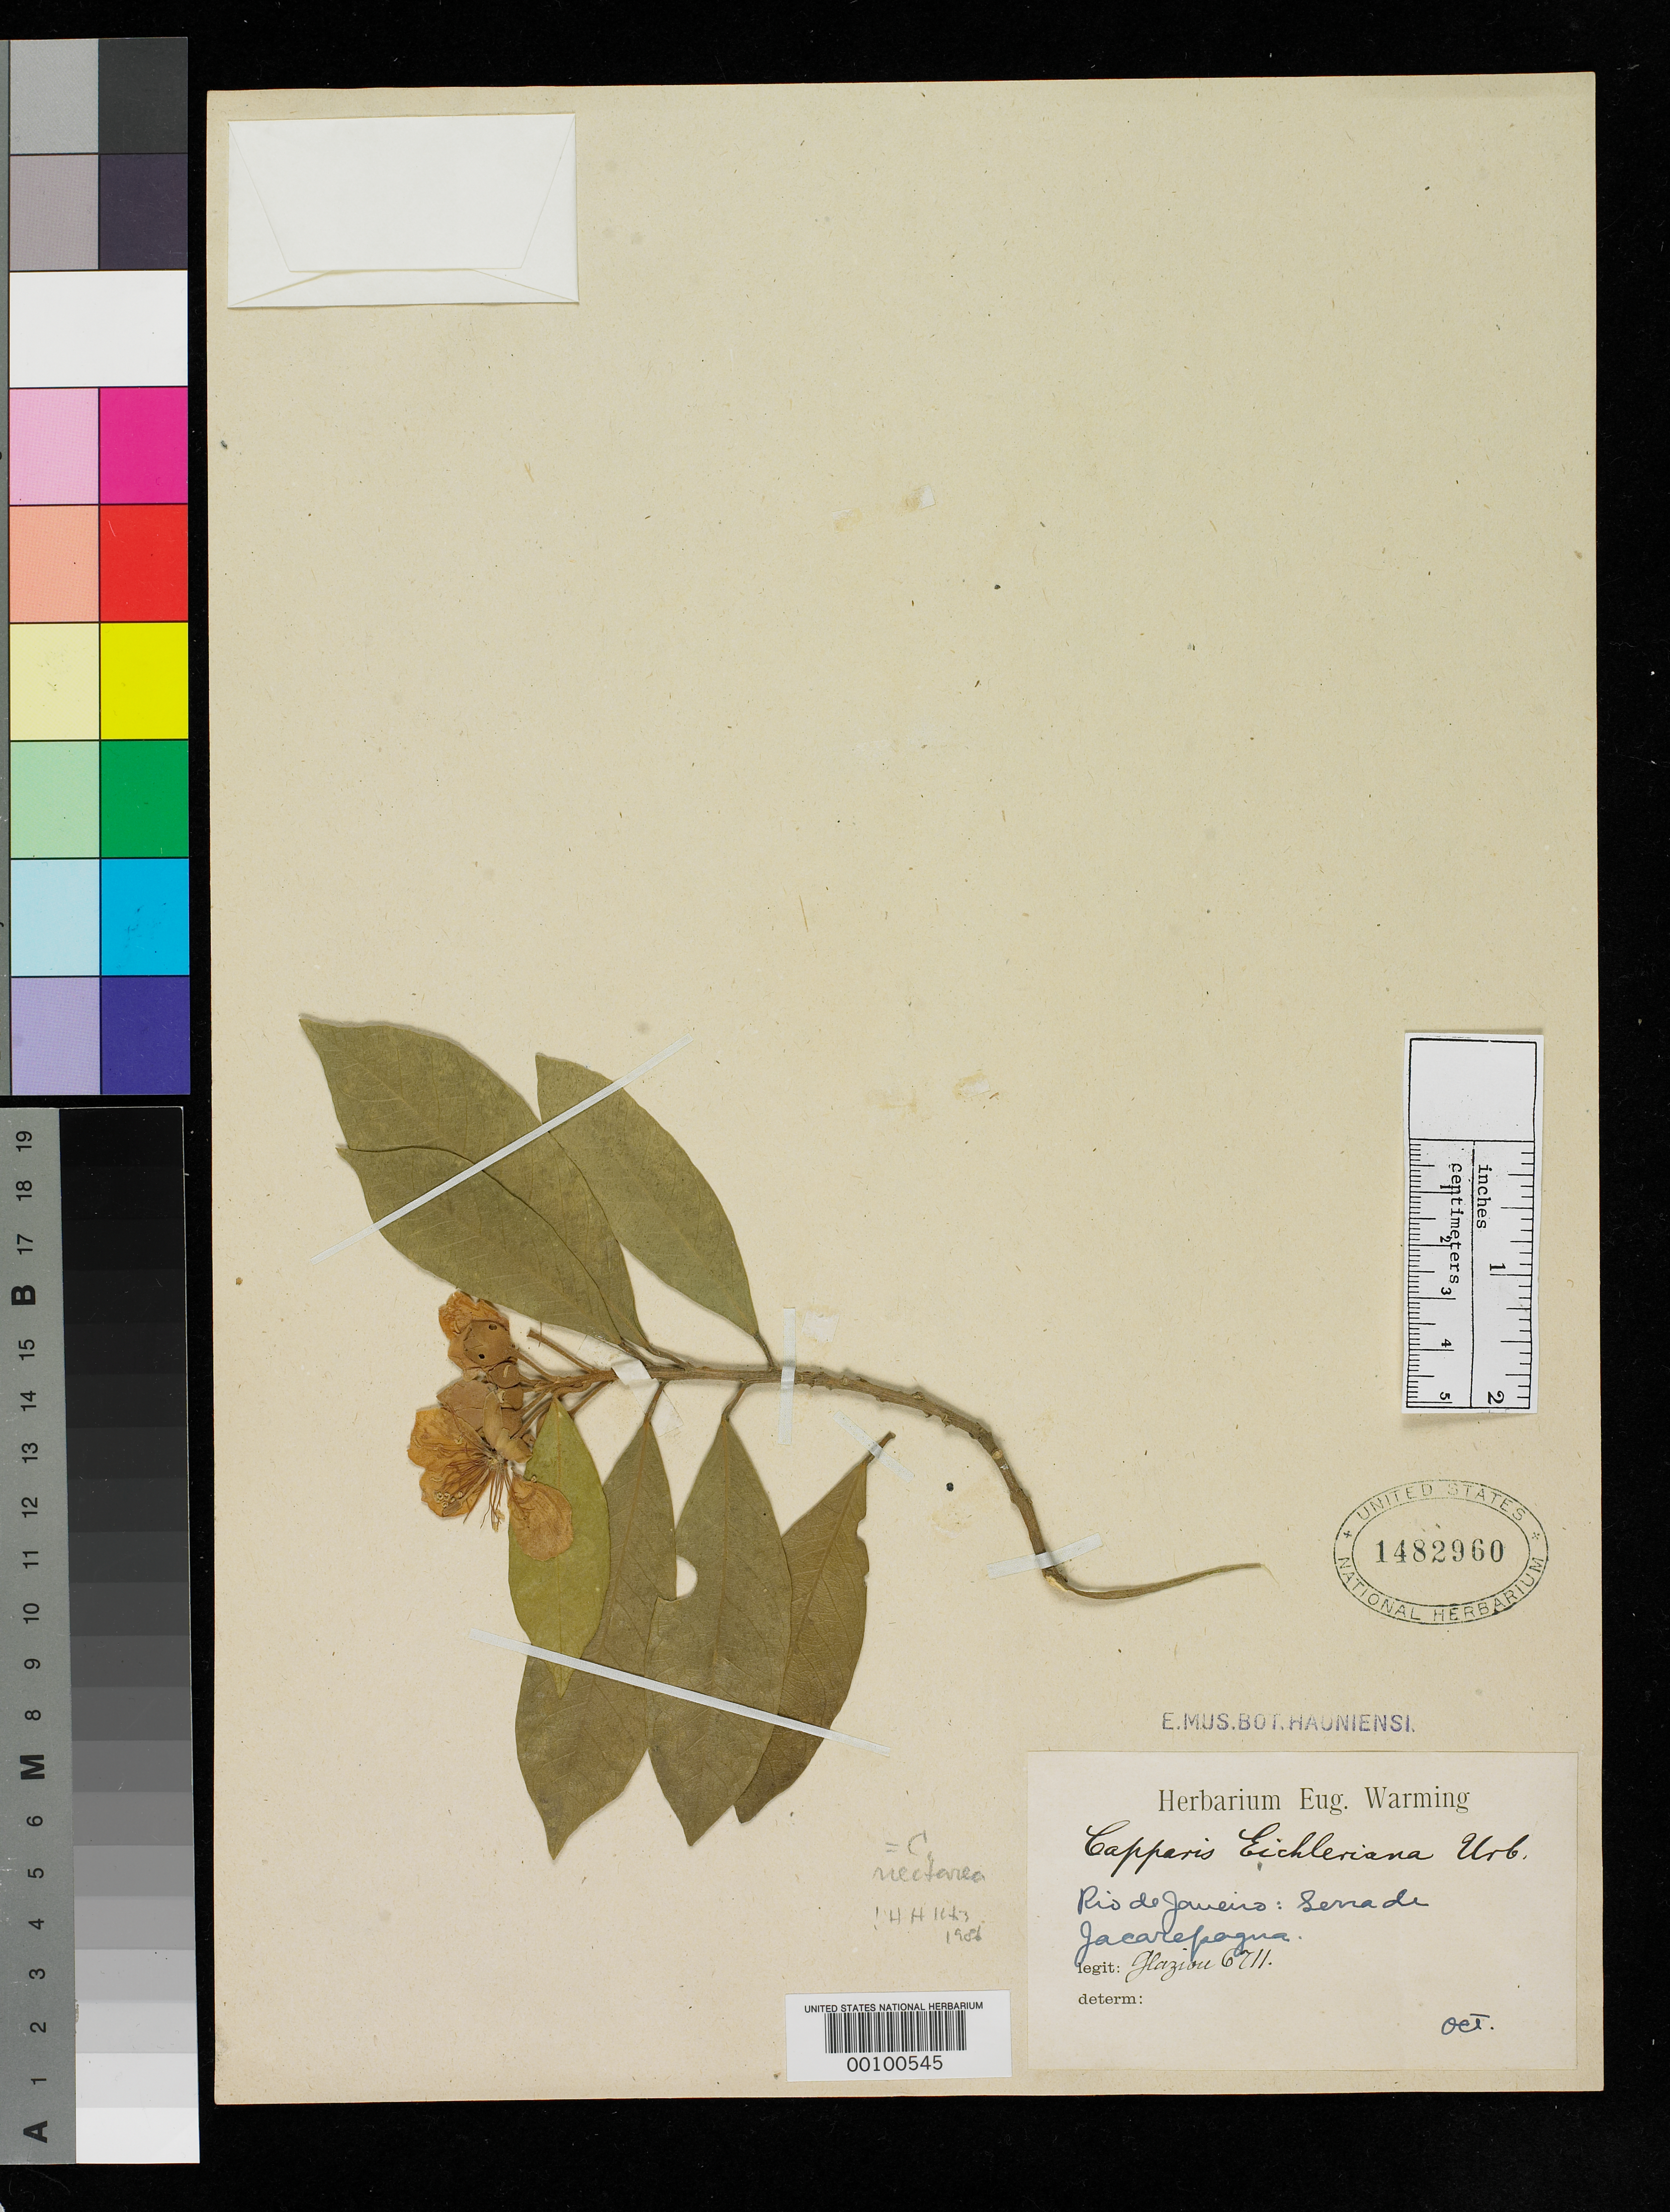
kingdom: Plantae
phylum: Tracheophyta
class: Magnoliopsida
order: Brassicales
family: Capparaceae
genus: Capparis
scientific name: Capparis eichleriana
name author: Urb.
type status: Isotype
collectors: A. F. M. Glaziou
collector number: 6711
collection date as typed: Oct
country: Brazil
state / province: Rio de Janeiro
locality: Serra de Jacarepagua.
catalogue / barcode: US 1482960